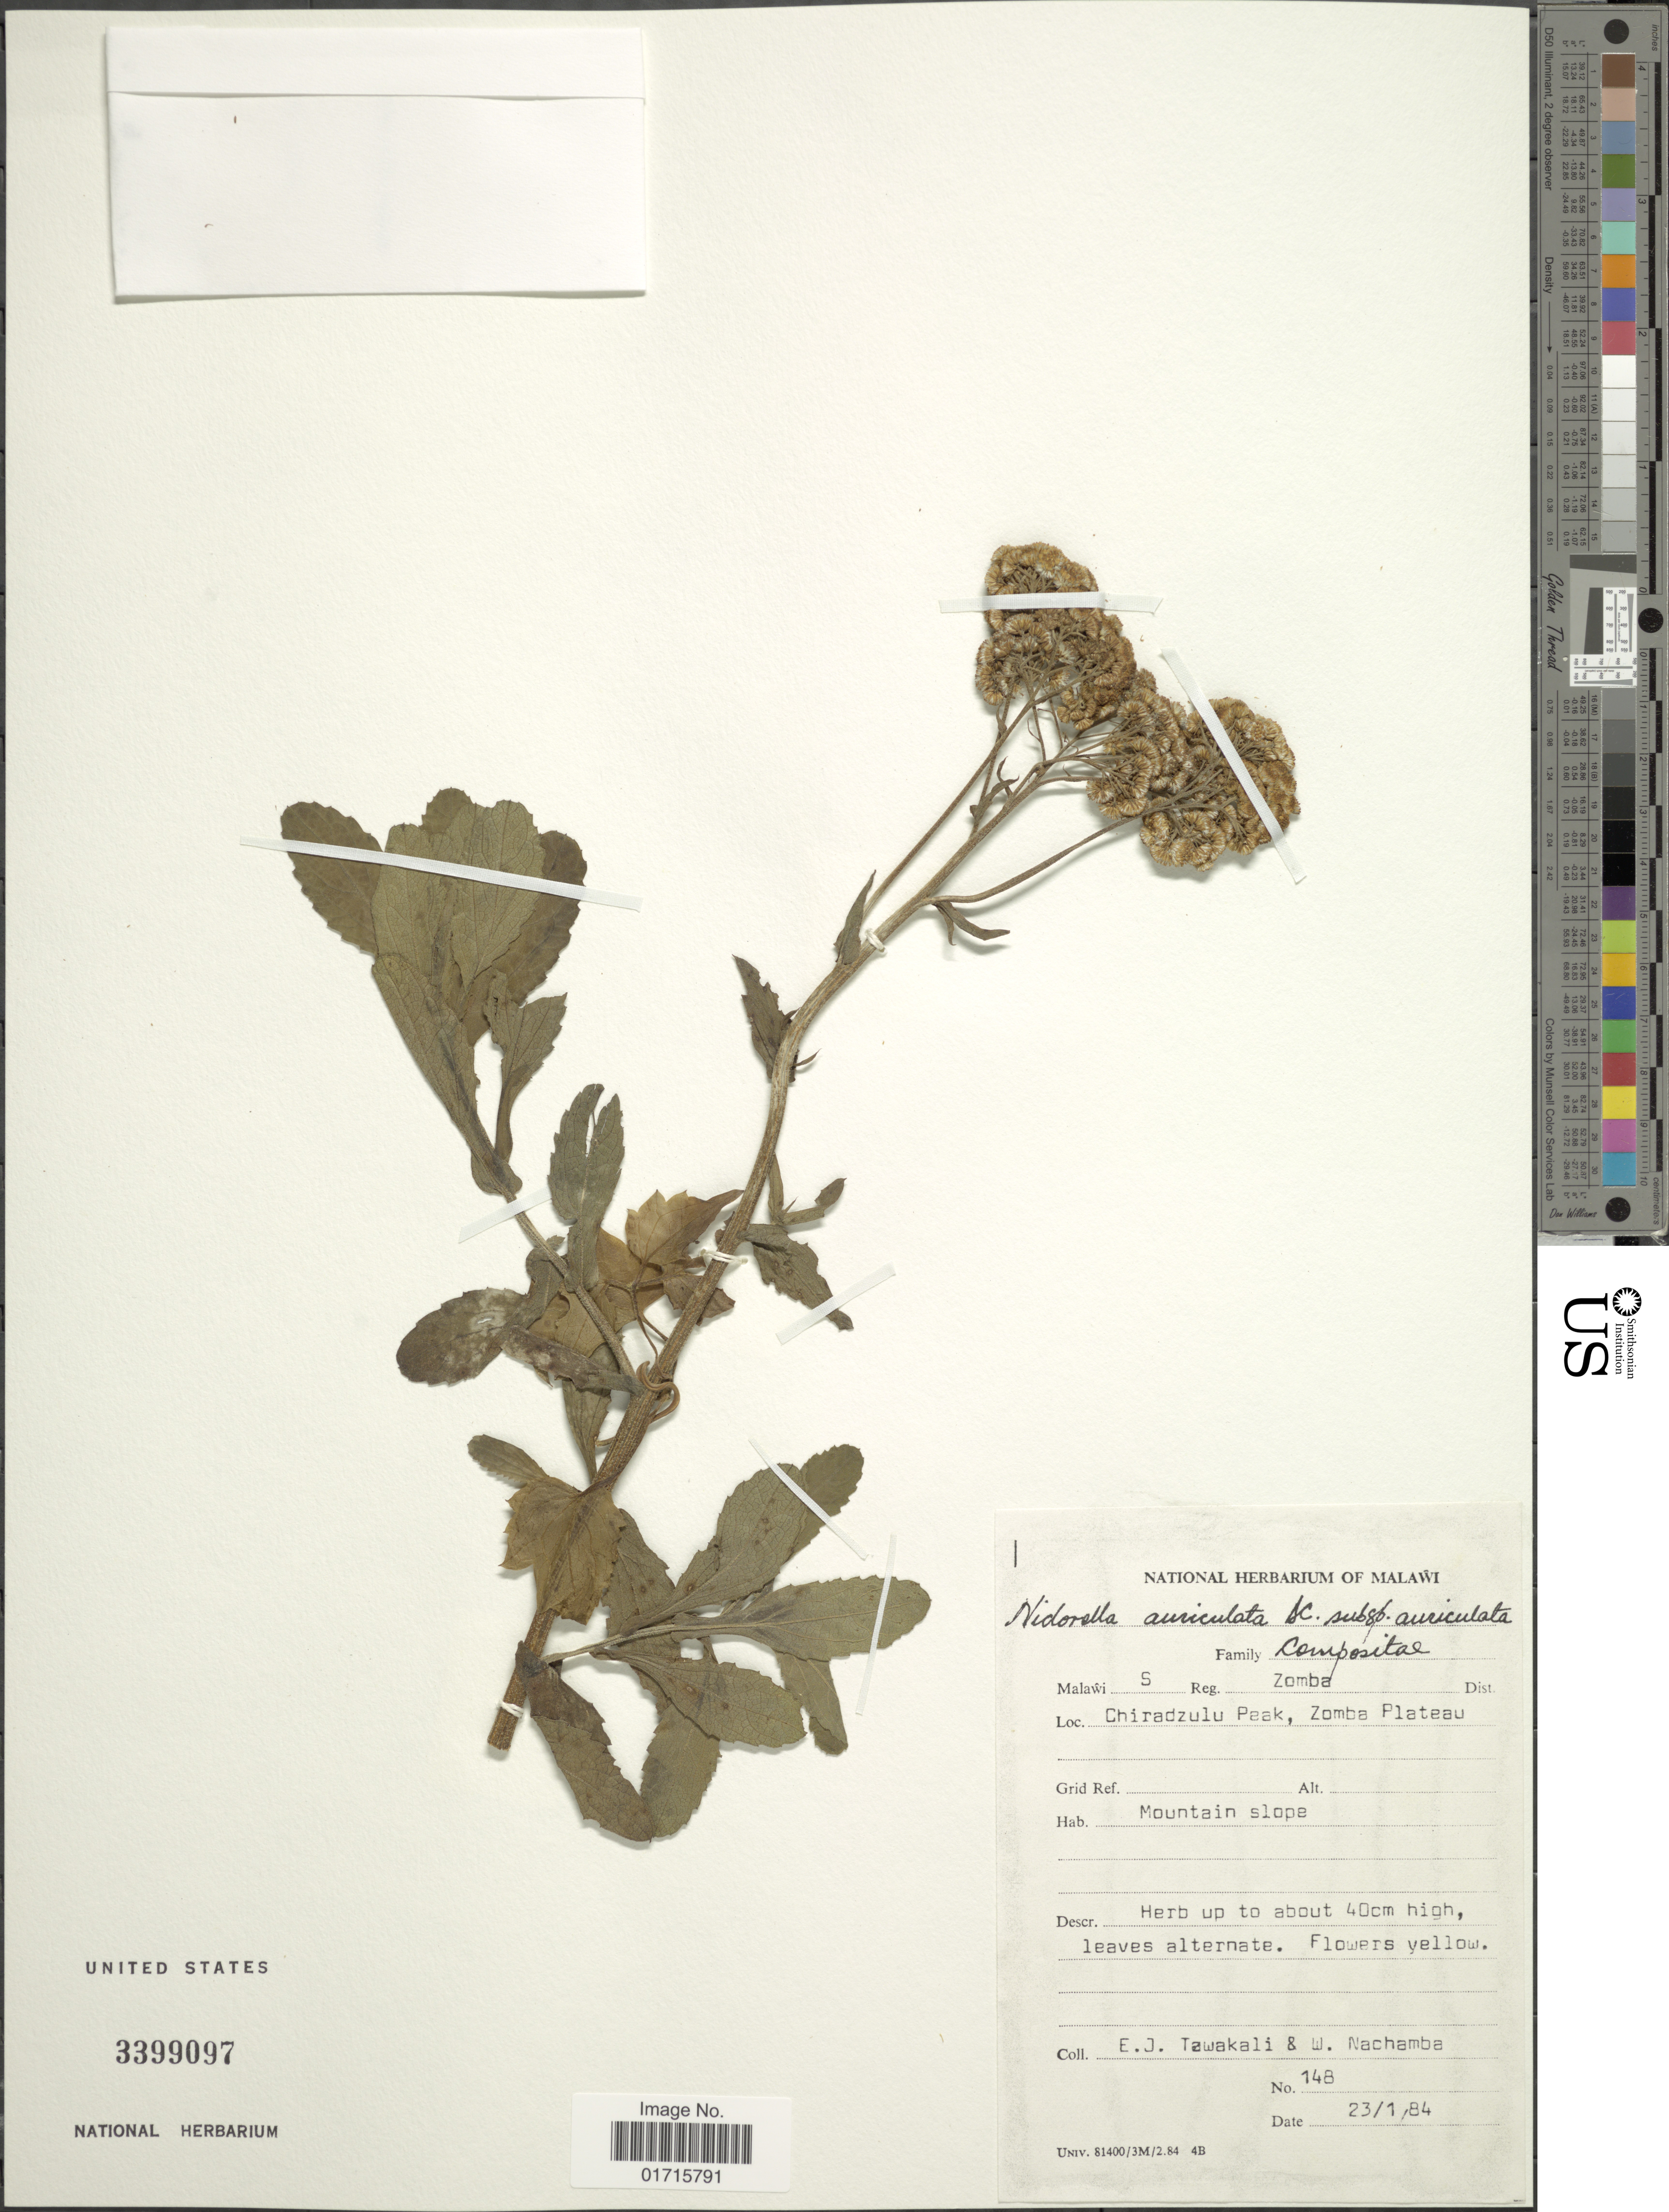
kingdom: Plantae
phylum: Tracheophyta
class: Magnoliopsida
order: Asterales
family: Asteraceae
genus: Nidorella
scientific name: Nidorella auriculata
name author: DC.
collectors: E. Tawakali & W. Nachamba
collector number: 148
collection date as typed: Transcribed d/m/y: 23/1/84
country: Malawi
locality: Malawi S Reg. Zomba Dist. Chiradzulu Peak, Zomba Plateau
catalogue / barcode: US 3399097